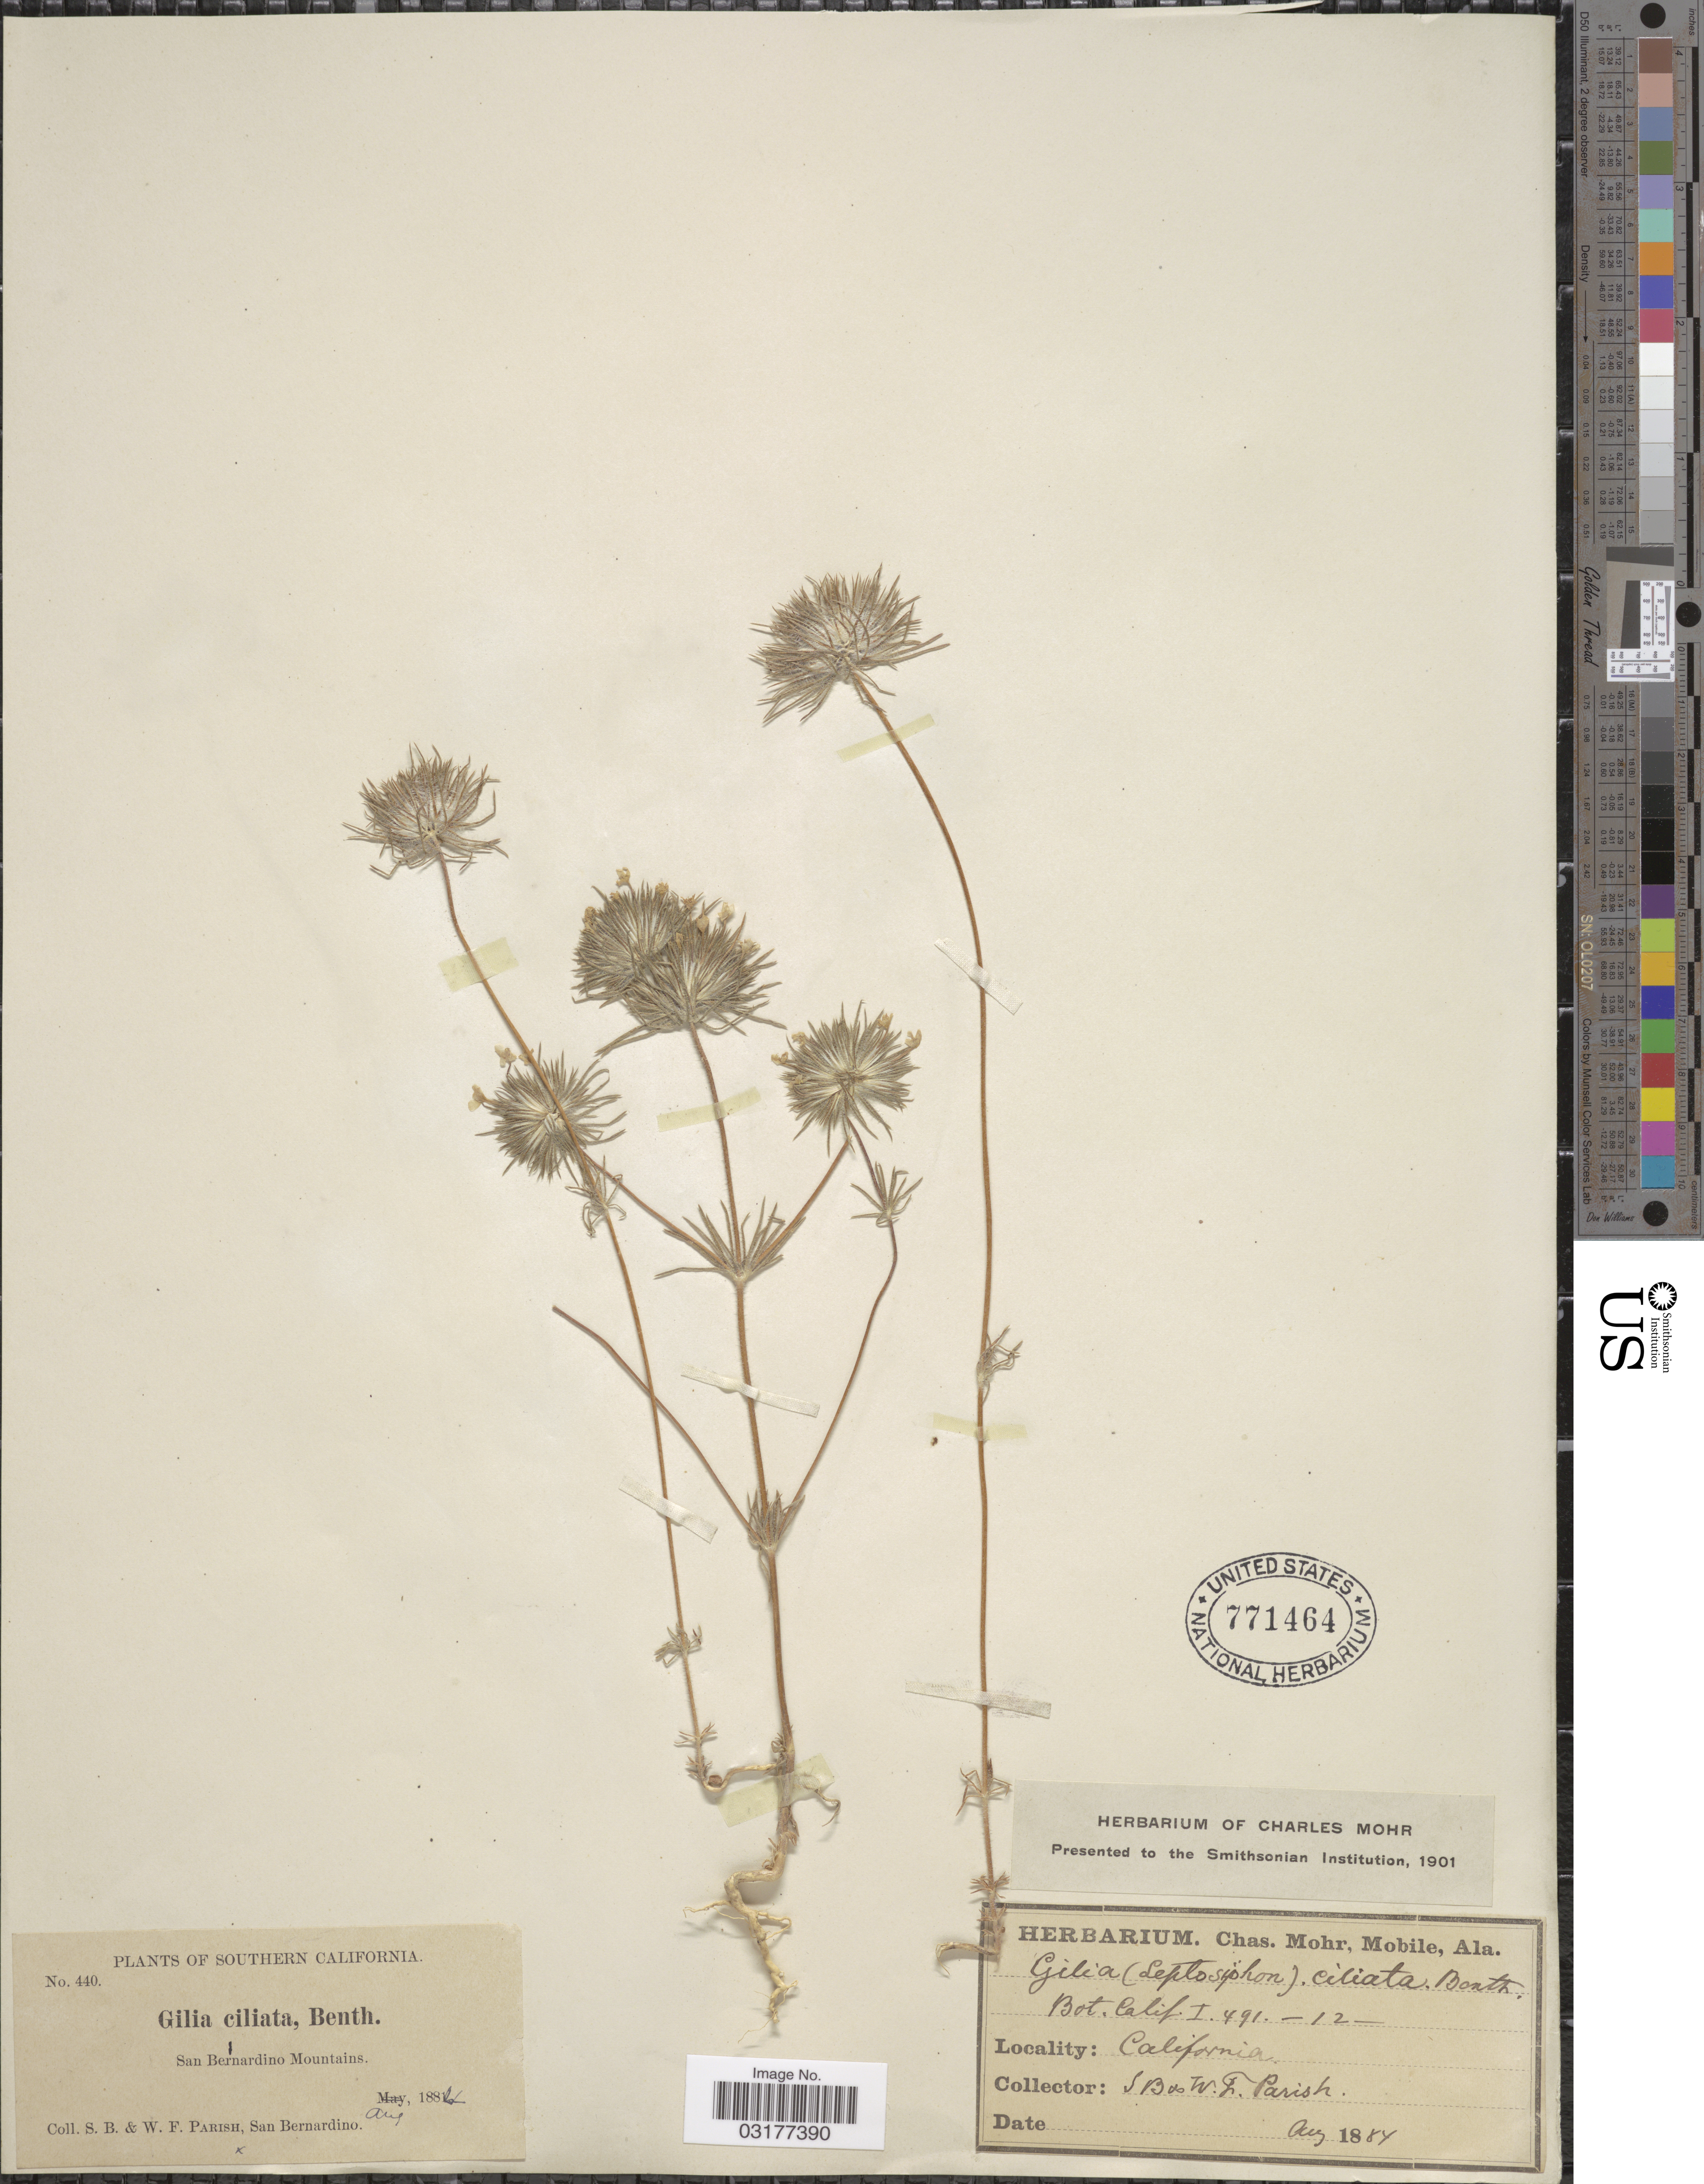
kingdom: Plantae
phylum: Tracheophyta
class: Magnoliopsida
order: Ericales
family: Polemoniaceae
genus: Leptosiphon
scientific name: Leptosiphon ciliatus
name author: (Benth.) Jeps.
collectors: S. B. Parish & W. F. Parish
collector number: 440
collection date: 1884-08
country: United States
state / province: California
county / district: San Bernardino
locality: Southern California. San Bernardino Mountains.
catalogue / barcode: US 771464